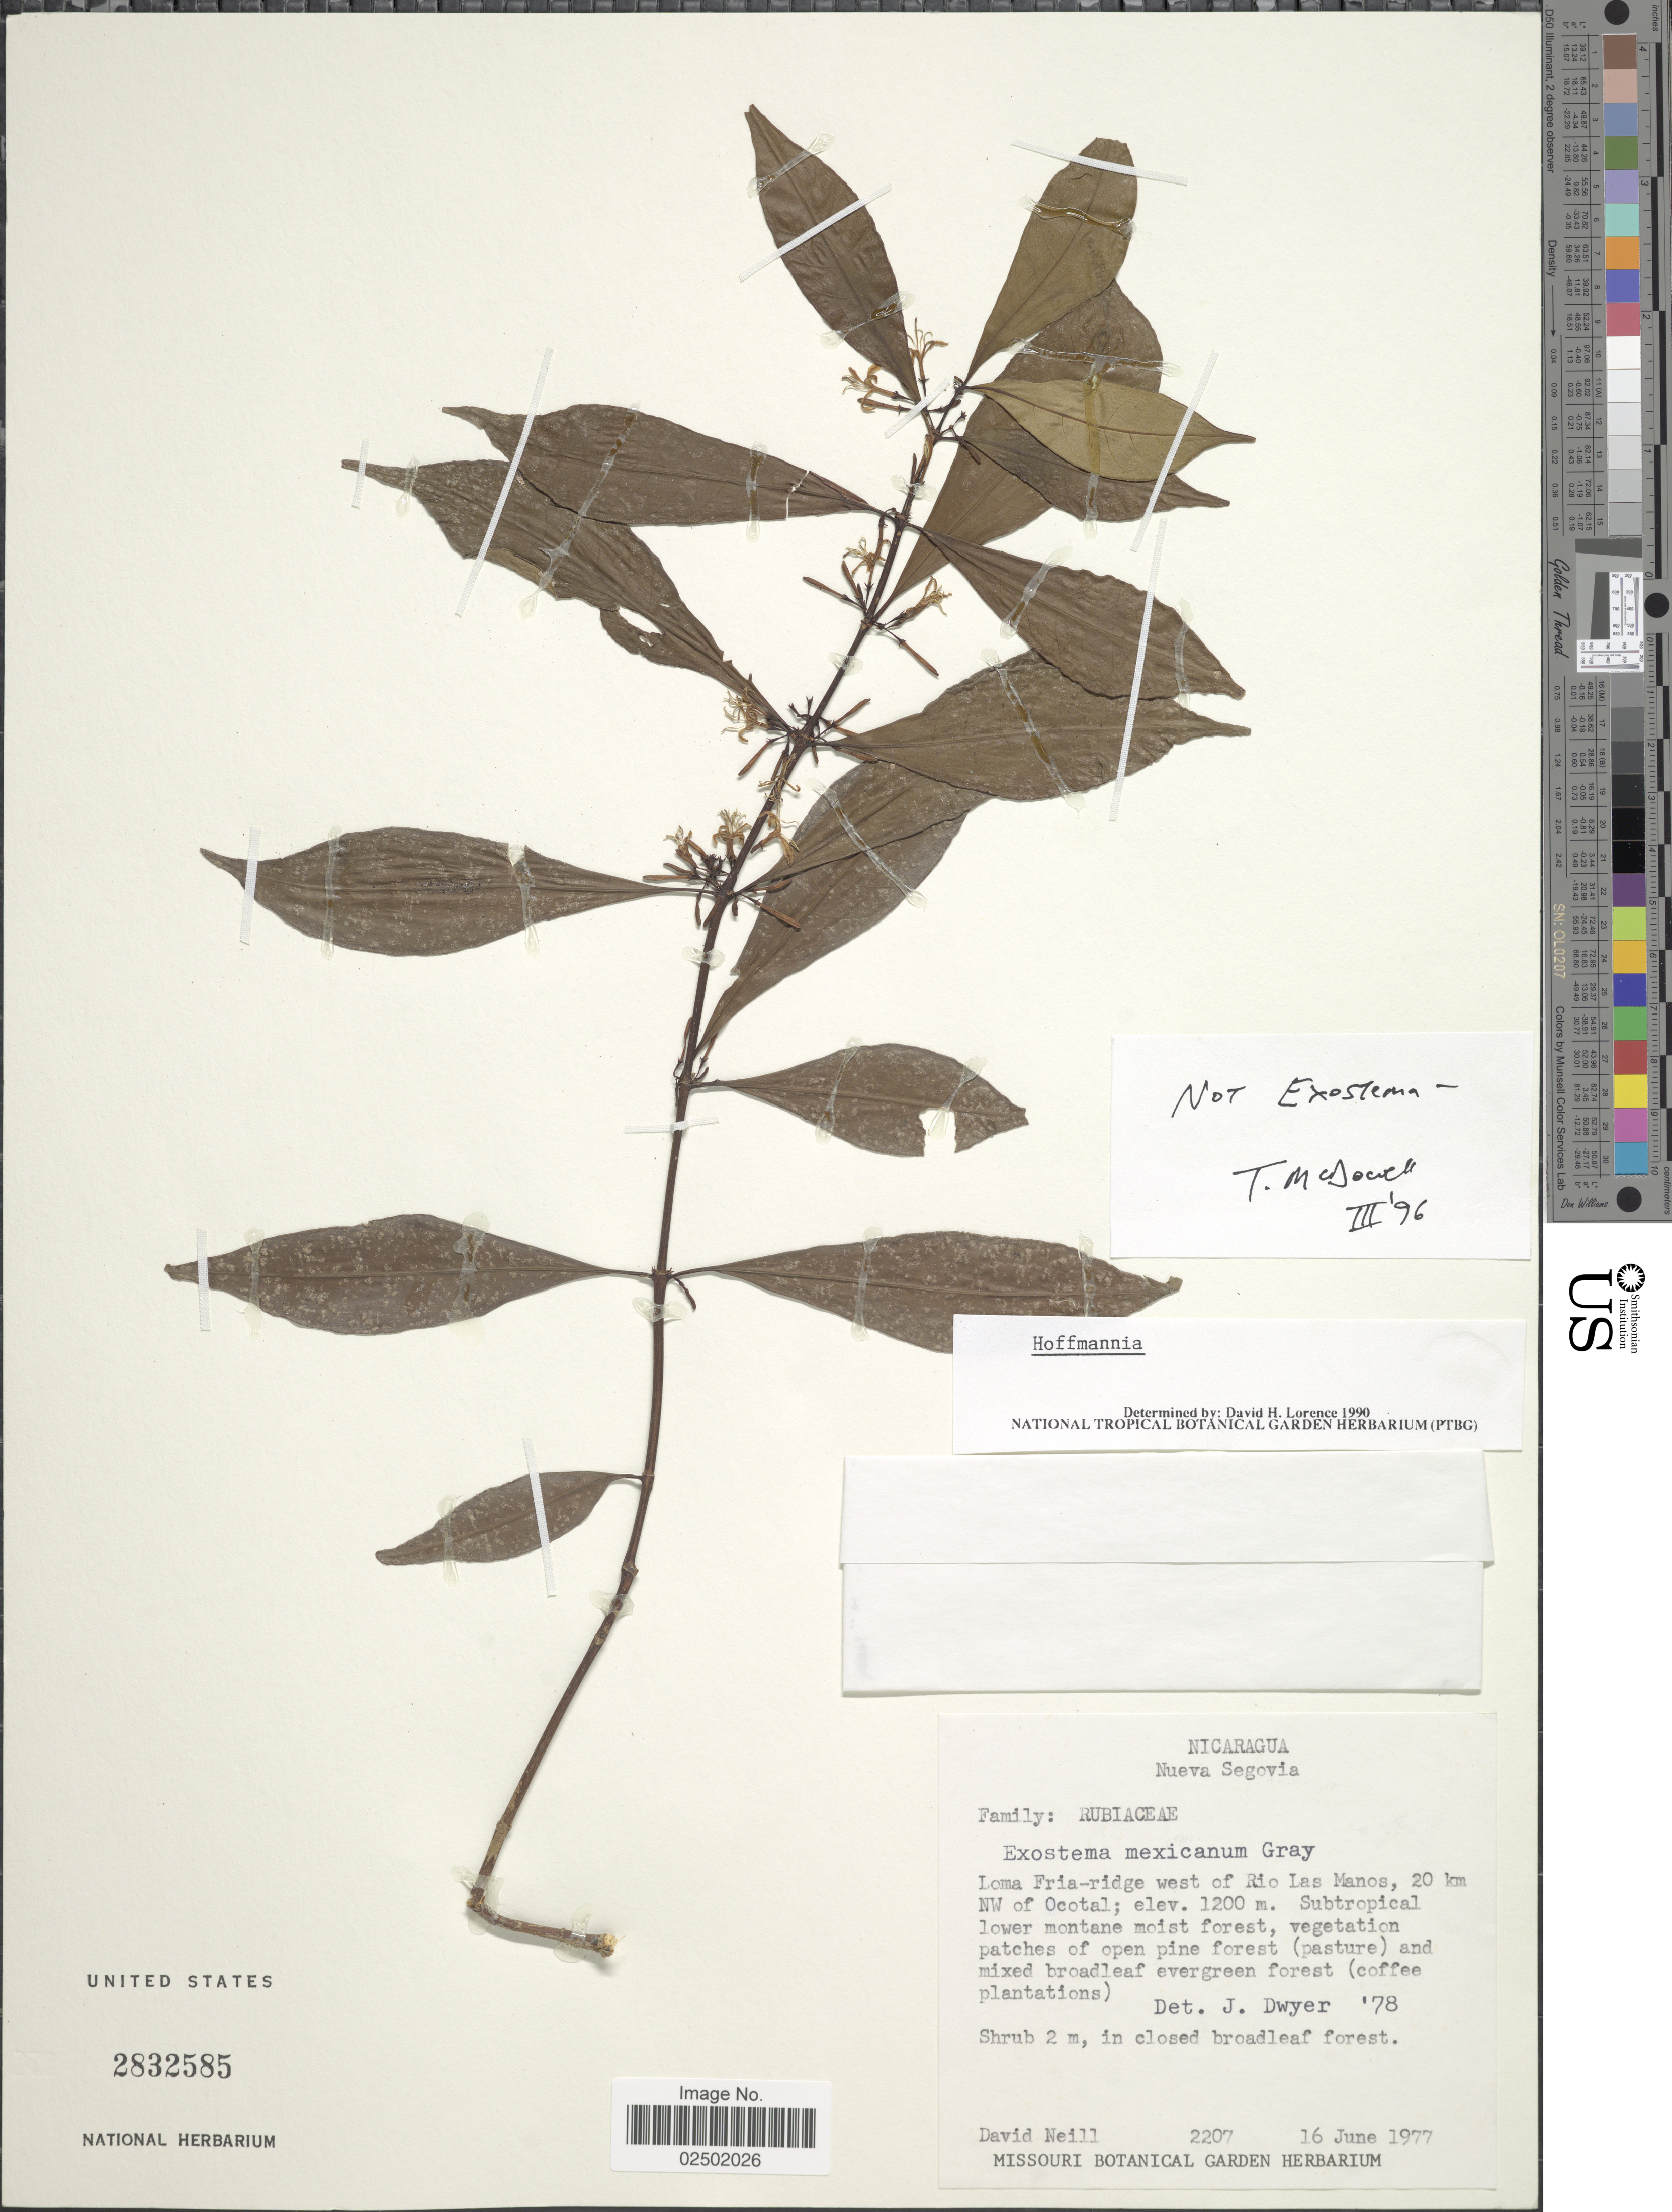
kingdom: Plantae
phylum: Tracheophyta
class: Magnoliopsida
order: Gentianales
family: Rubiaceae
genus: Hoffmannia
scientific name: Hoffmannia sp.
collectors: D. Neill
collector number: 2207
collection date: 1977-06-16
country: Nicaragua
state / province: Nueva Segovia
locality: Loma Fria-ridge west of Rio Las Manos, 20 km NW of Ocotal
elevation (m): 1200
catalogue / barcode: US 2832585